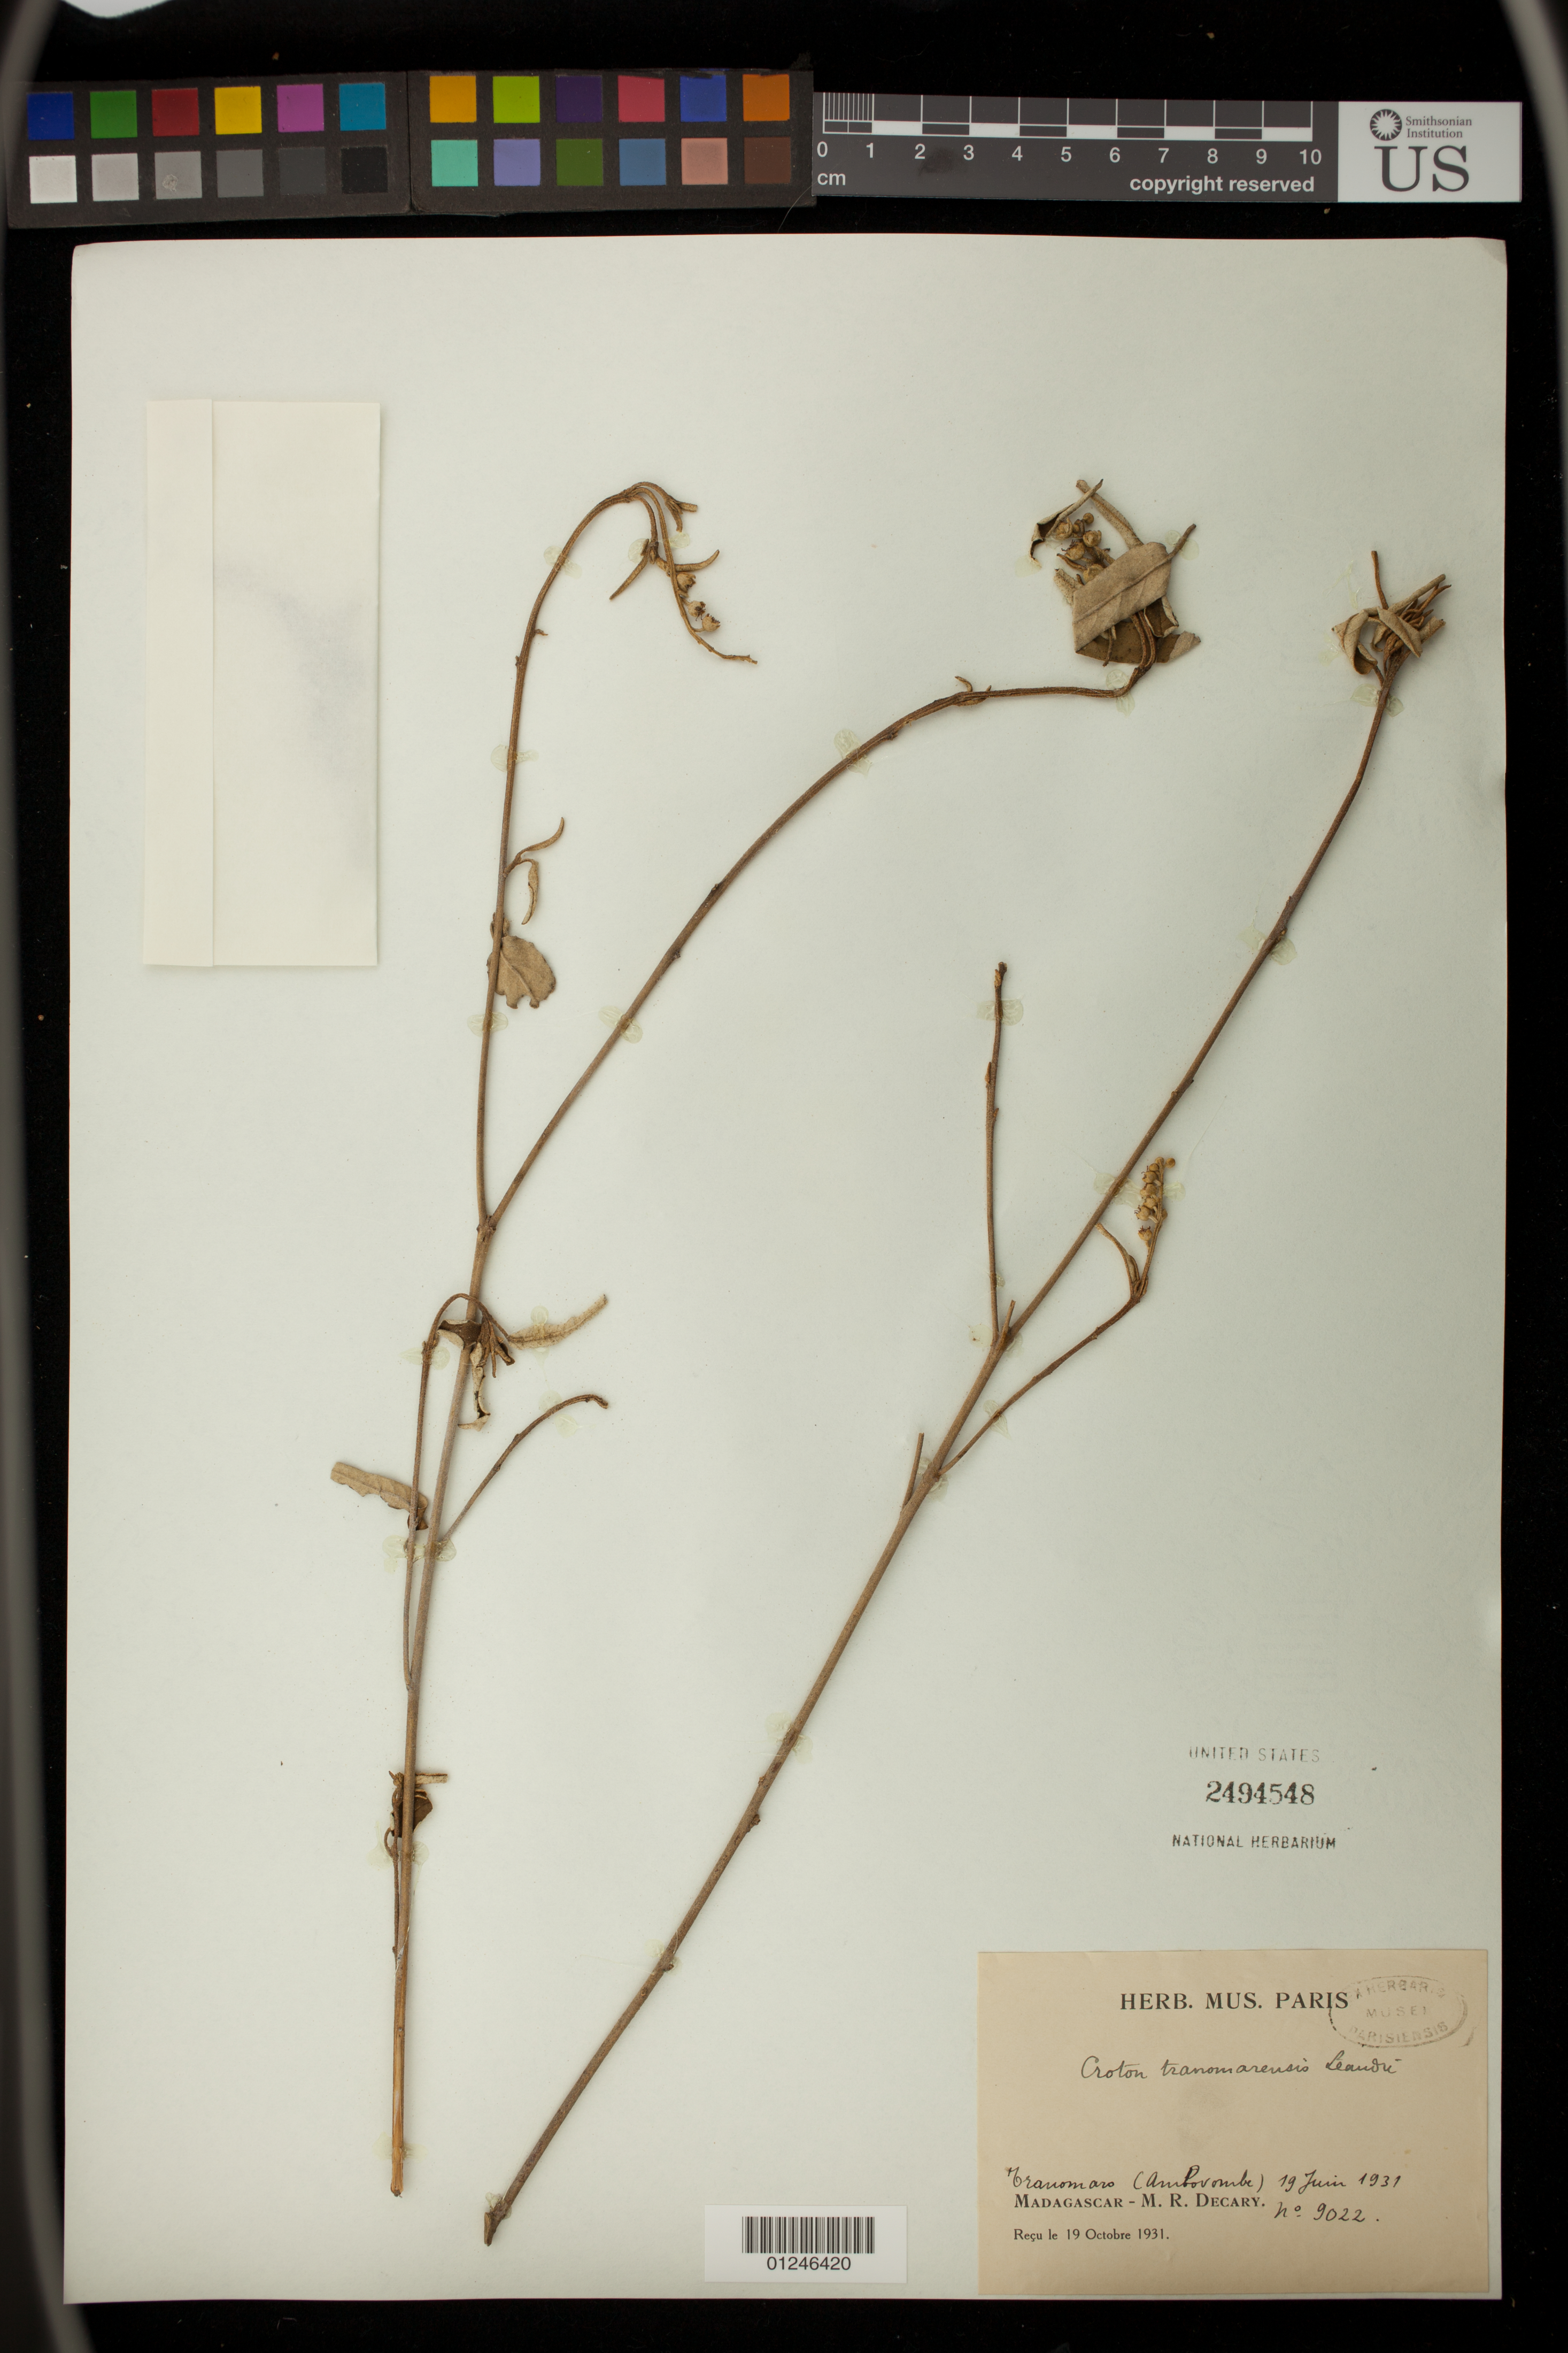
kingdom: Plantae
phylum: Tracheophyta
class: Magnoliopsida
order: Malpighiales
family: Euphorbiaceae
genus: Croton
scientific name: Croton tranomarensis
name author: Leandri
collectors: R. Decary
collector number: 9022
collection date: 1931-06-19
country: Madagascar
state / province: Anosy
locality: Tranomaro (Ambovombe)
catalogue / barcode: US 2494548